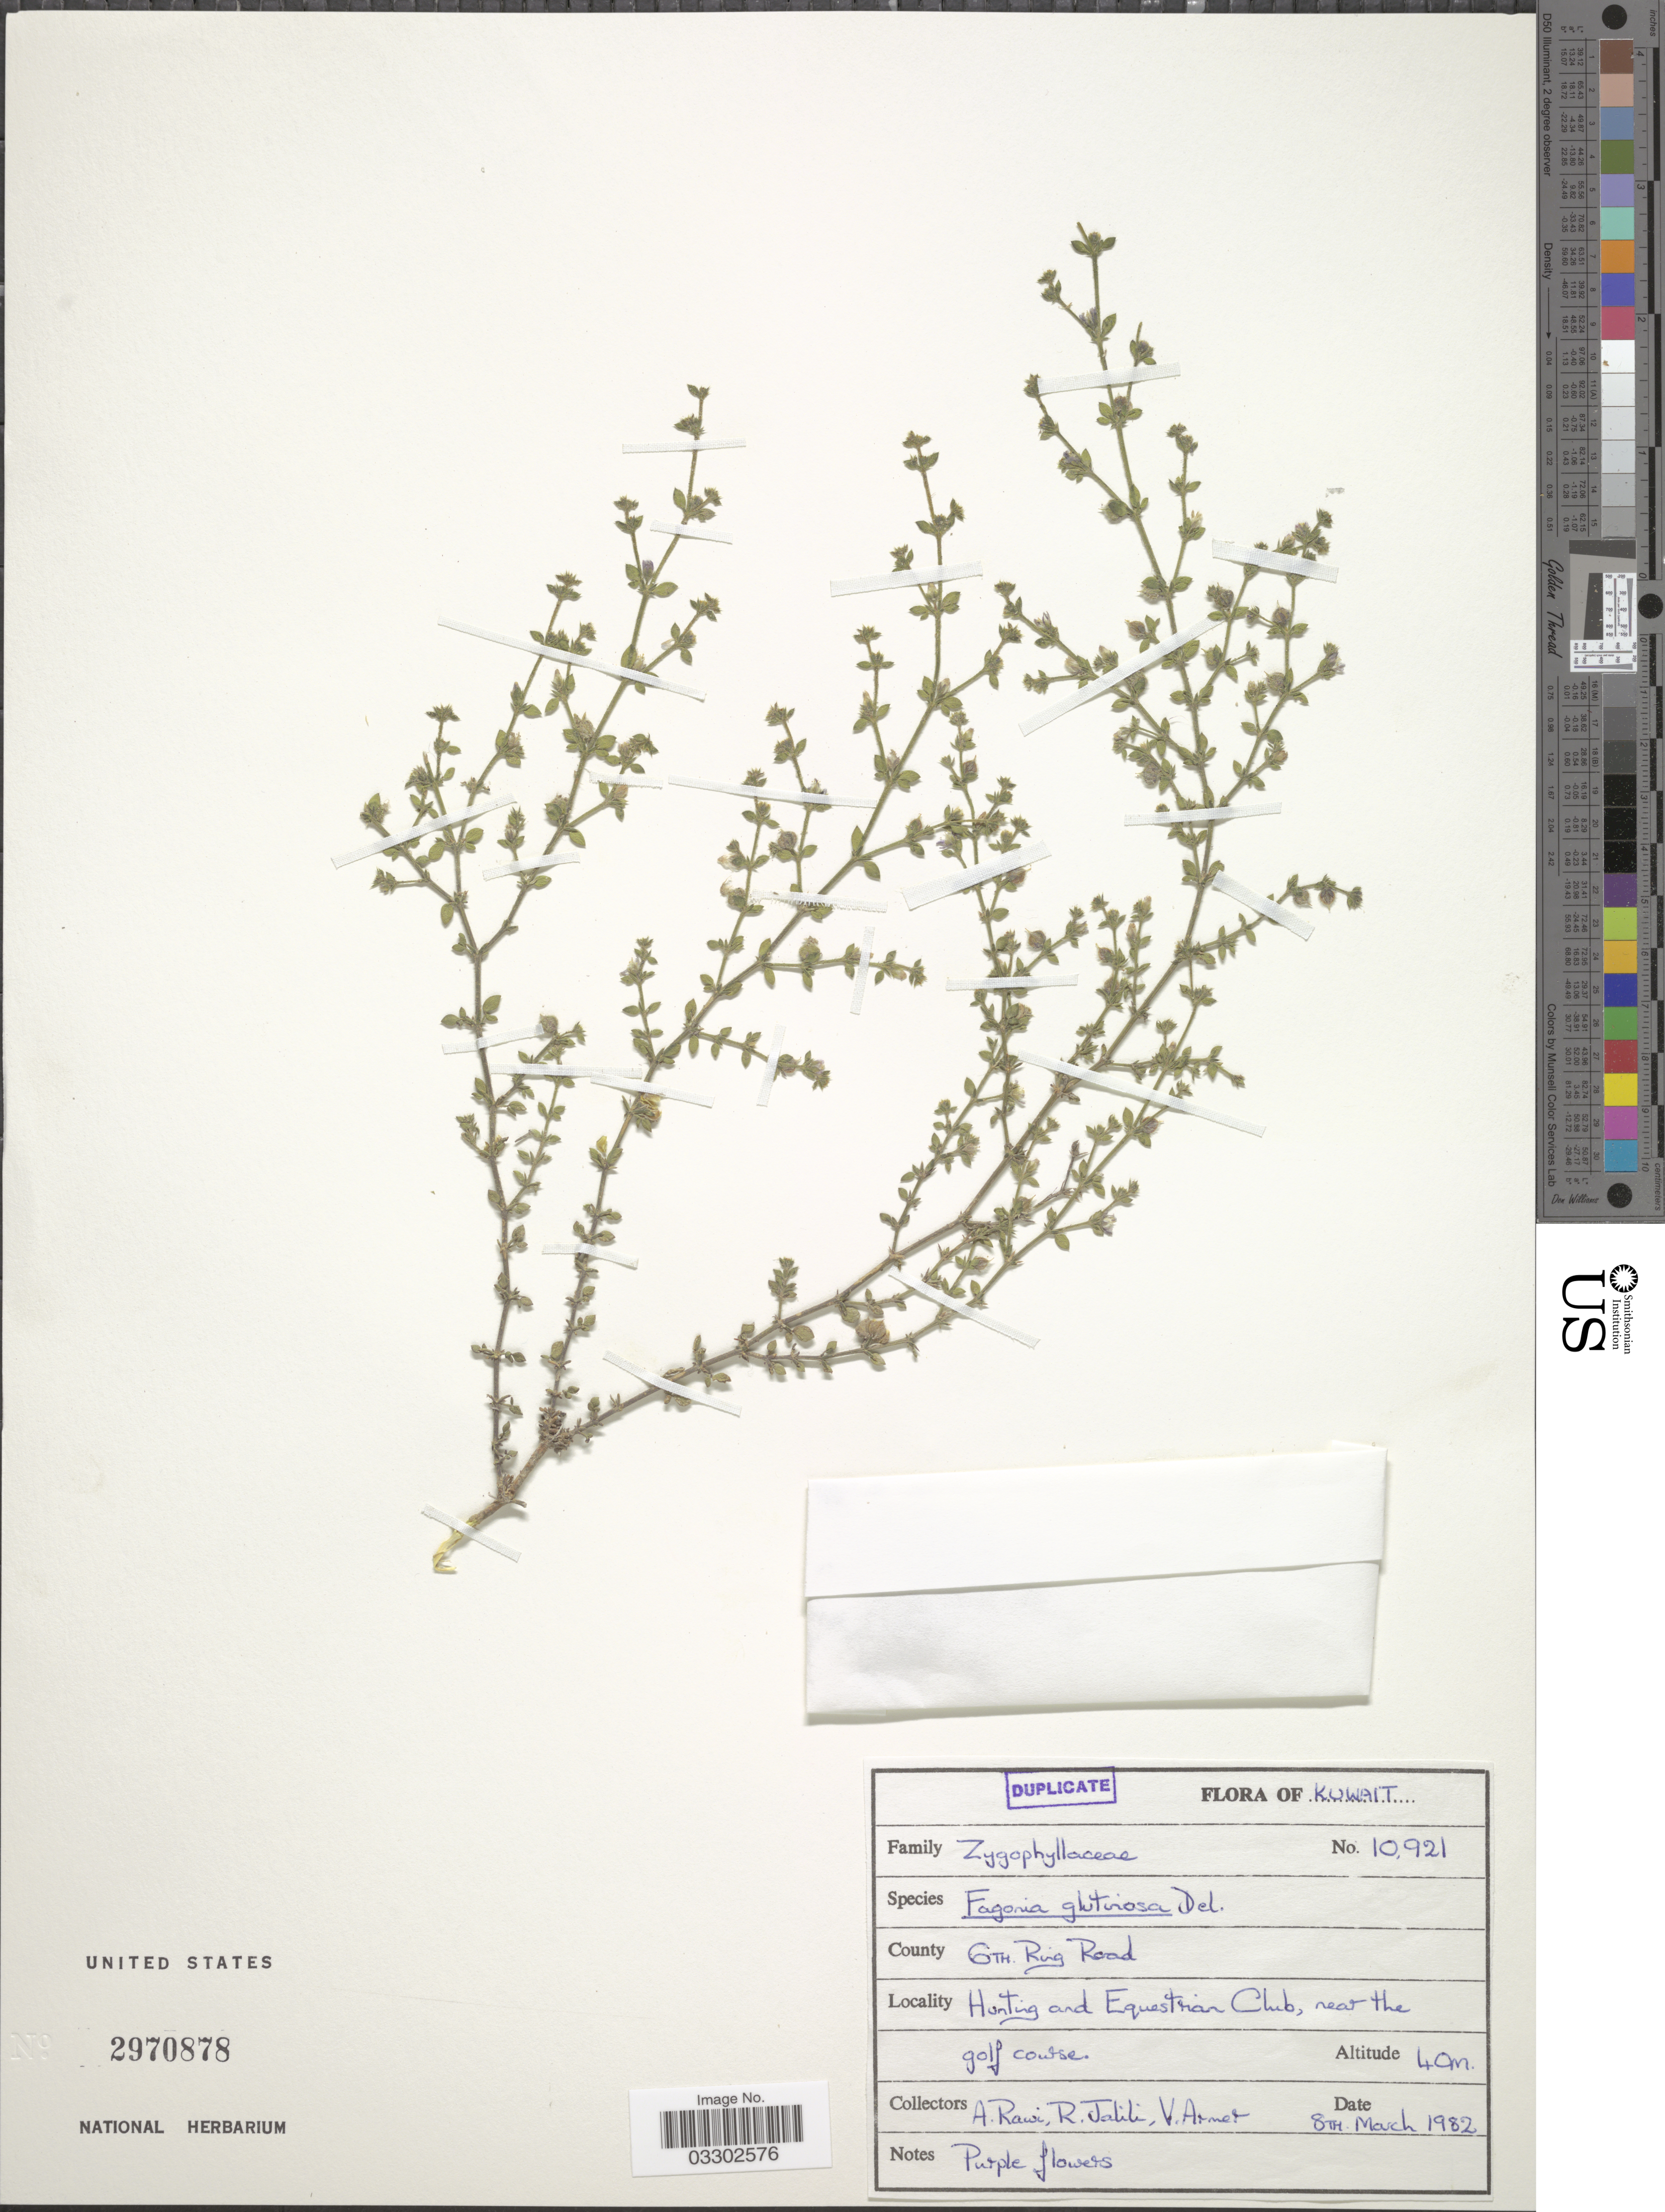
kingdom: Plantae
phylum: Tracheophyta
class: Magnoliopsida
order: Zygophyllales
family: Zygophyllaceae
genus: Fagonia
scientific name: Fagonia glutinosa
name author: Delile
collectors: A. Rawi, R. Jalili & V. Armet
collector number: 10921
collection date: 1982-03-08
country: Kuwait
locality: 6th. Ring Road. Hunting and Equestrian Club, near the golf course.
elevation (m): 40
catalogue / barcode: US 2970878